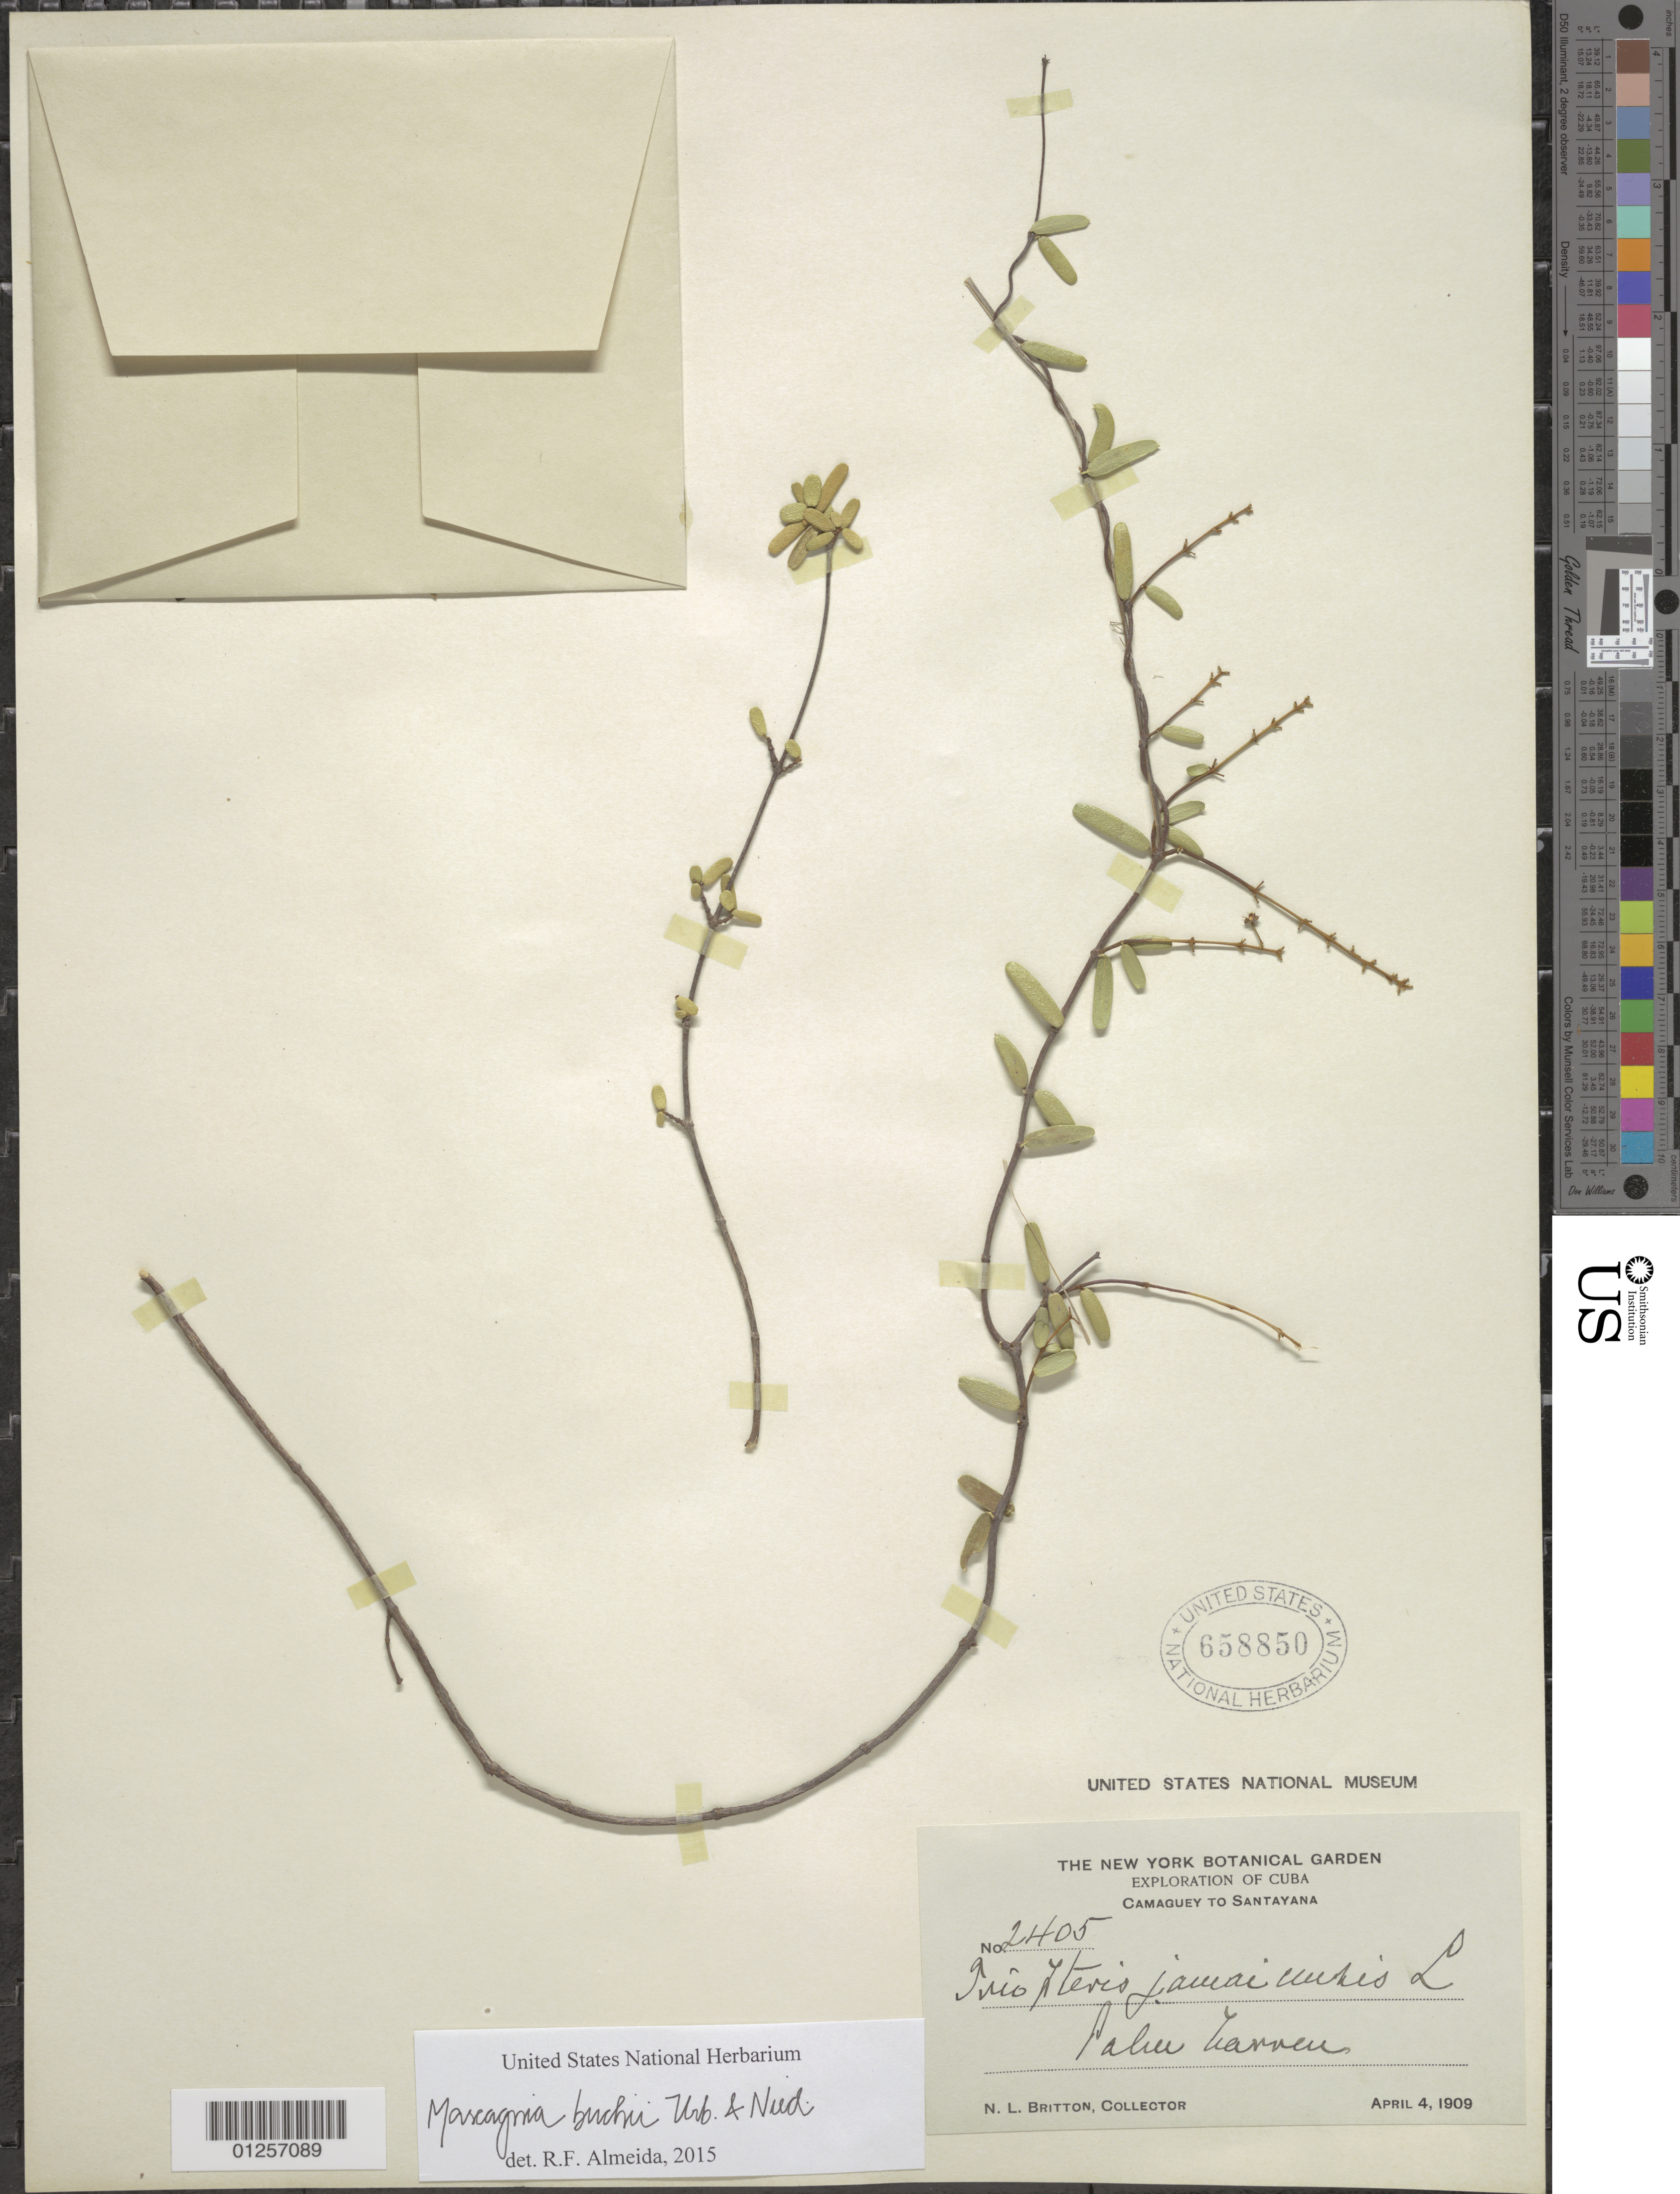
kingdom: Plantae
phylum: Tracheophyta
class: Magnoliopsida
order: Malpighiales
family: Malpighiaceae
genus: Mascagnia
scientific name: Mascagnia buchii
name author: Urb. & Nied.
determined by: De Almeida, R. F., (HUEFS), Universidade Estadual de Feira de Santana (BRAZIL)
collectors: N. Britton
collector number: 2405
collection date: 1909-04-04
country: Cuba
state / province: Camagüey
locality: Camagüey to Santayana.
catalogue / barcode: US 658850